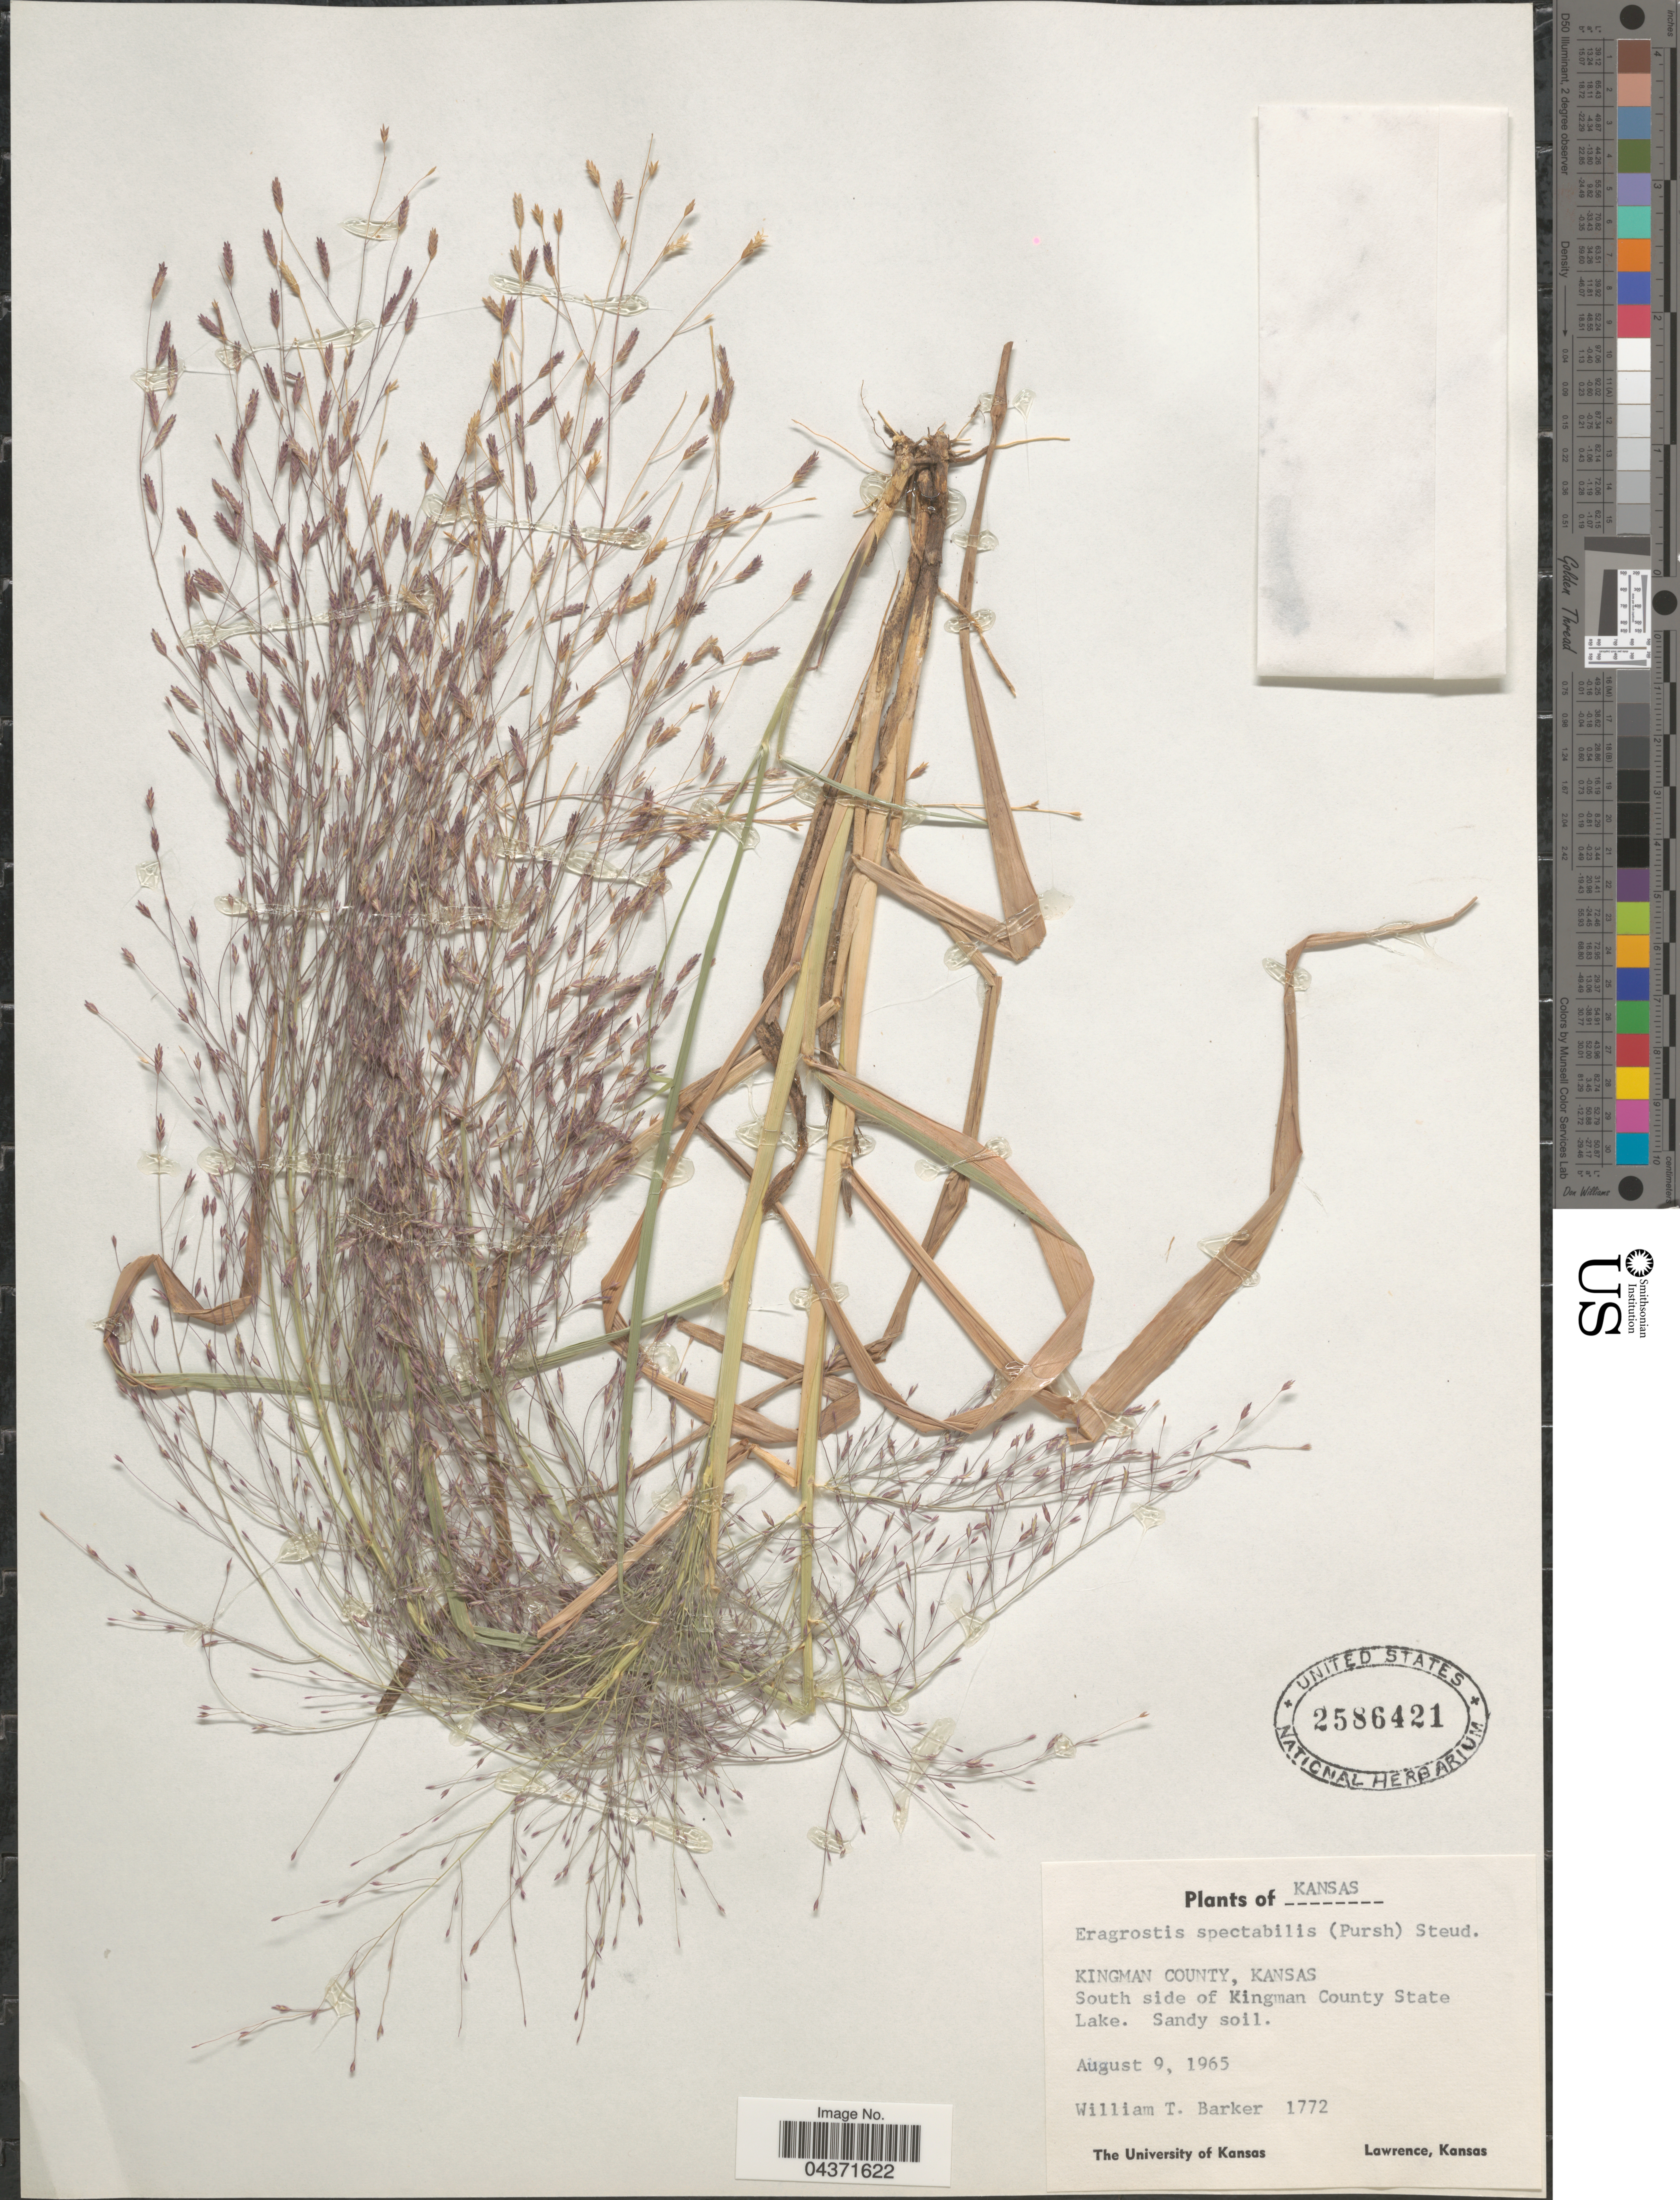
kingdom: Plantae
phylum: Tracheophyta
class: Liliopsida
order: Poales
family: Poaceae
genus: Eragrostis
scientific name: Eragrostis spectabilis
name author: (Pursh) Steud.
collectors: W. T. Barker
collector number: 1772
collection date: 1965-08-09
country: United States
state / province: Kansas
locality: Kingman County. South side of Kingman County State Lake.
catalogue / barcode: US 2586421